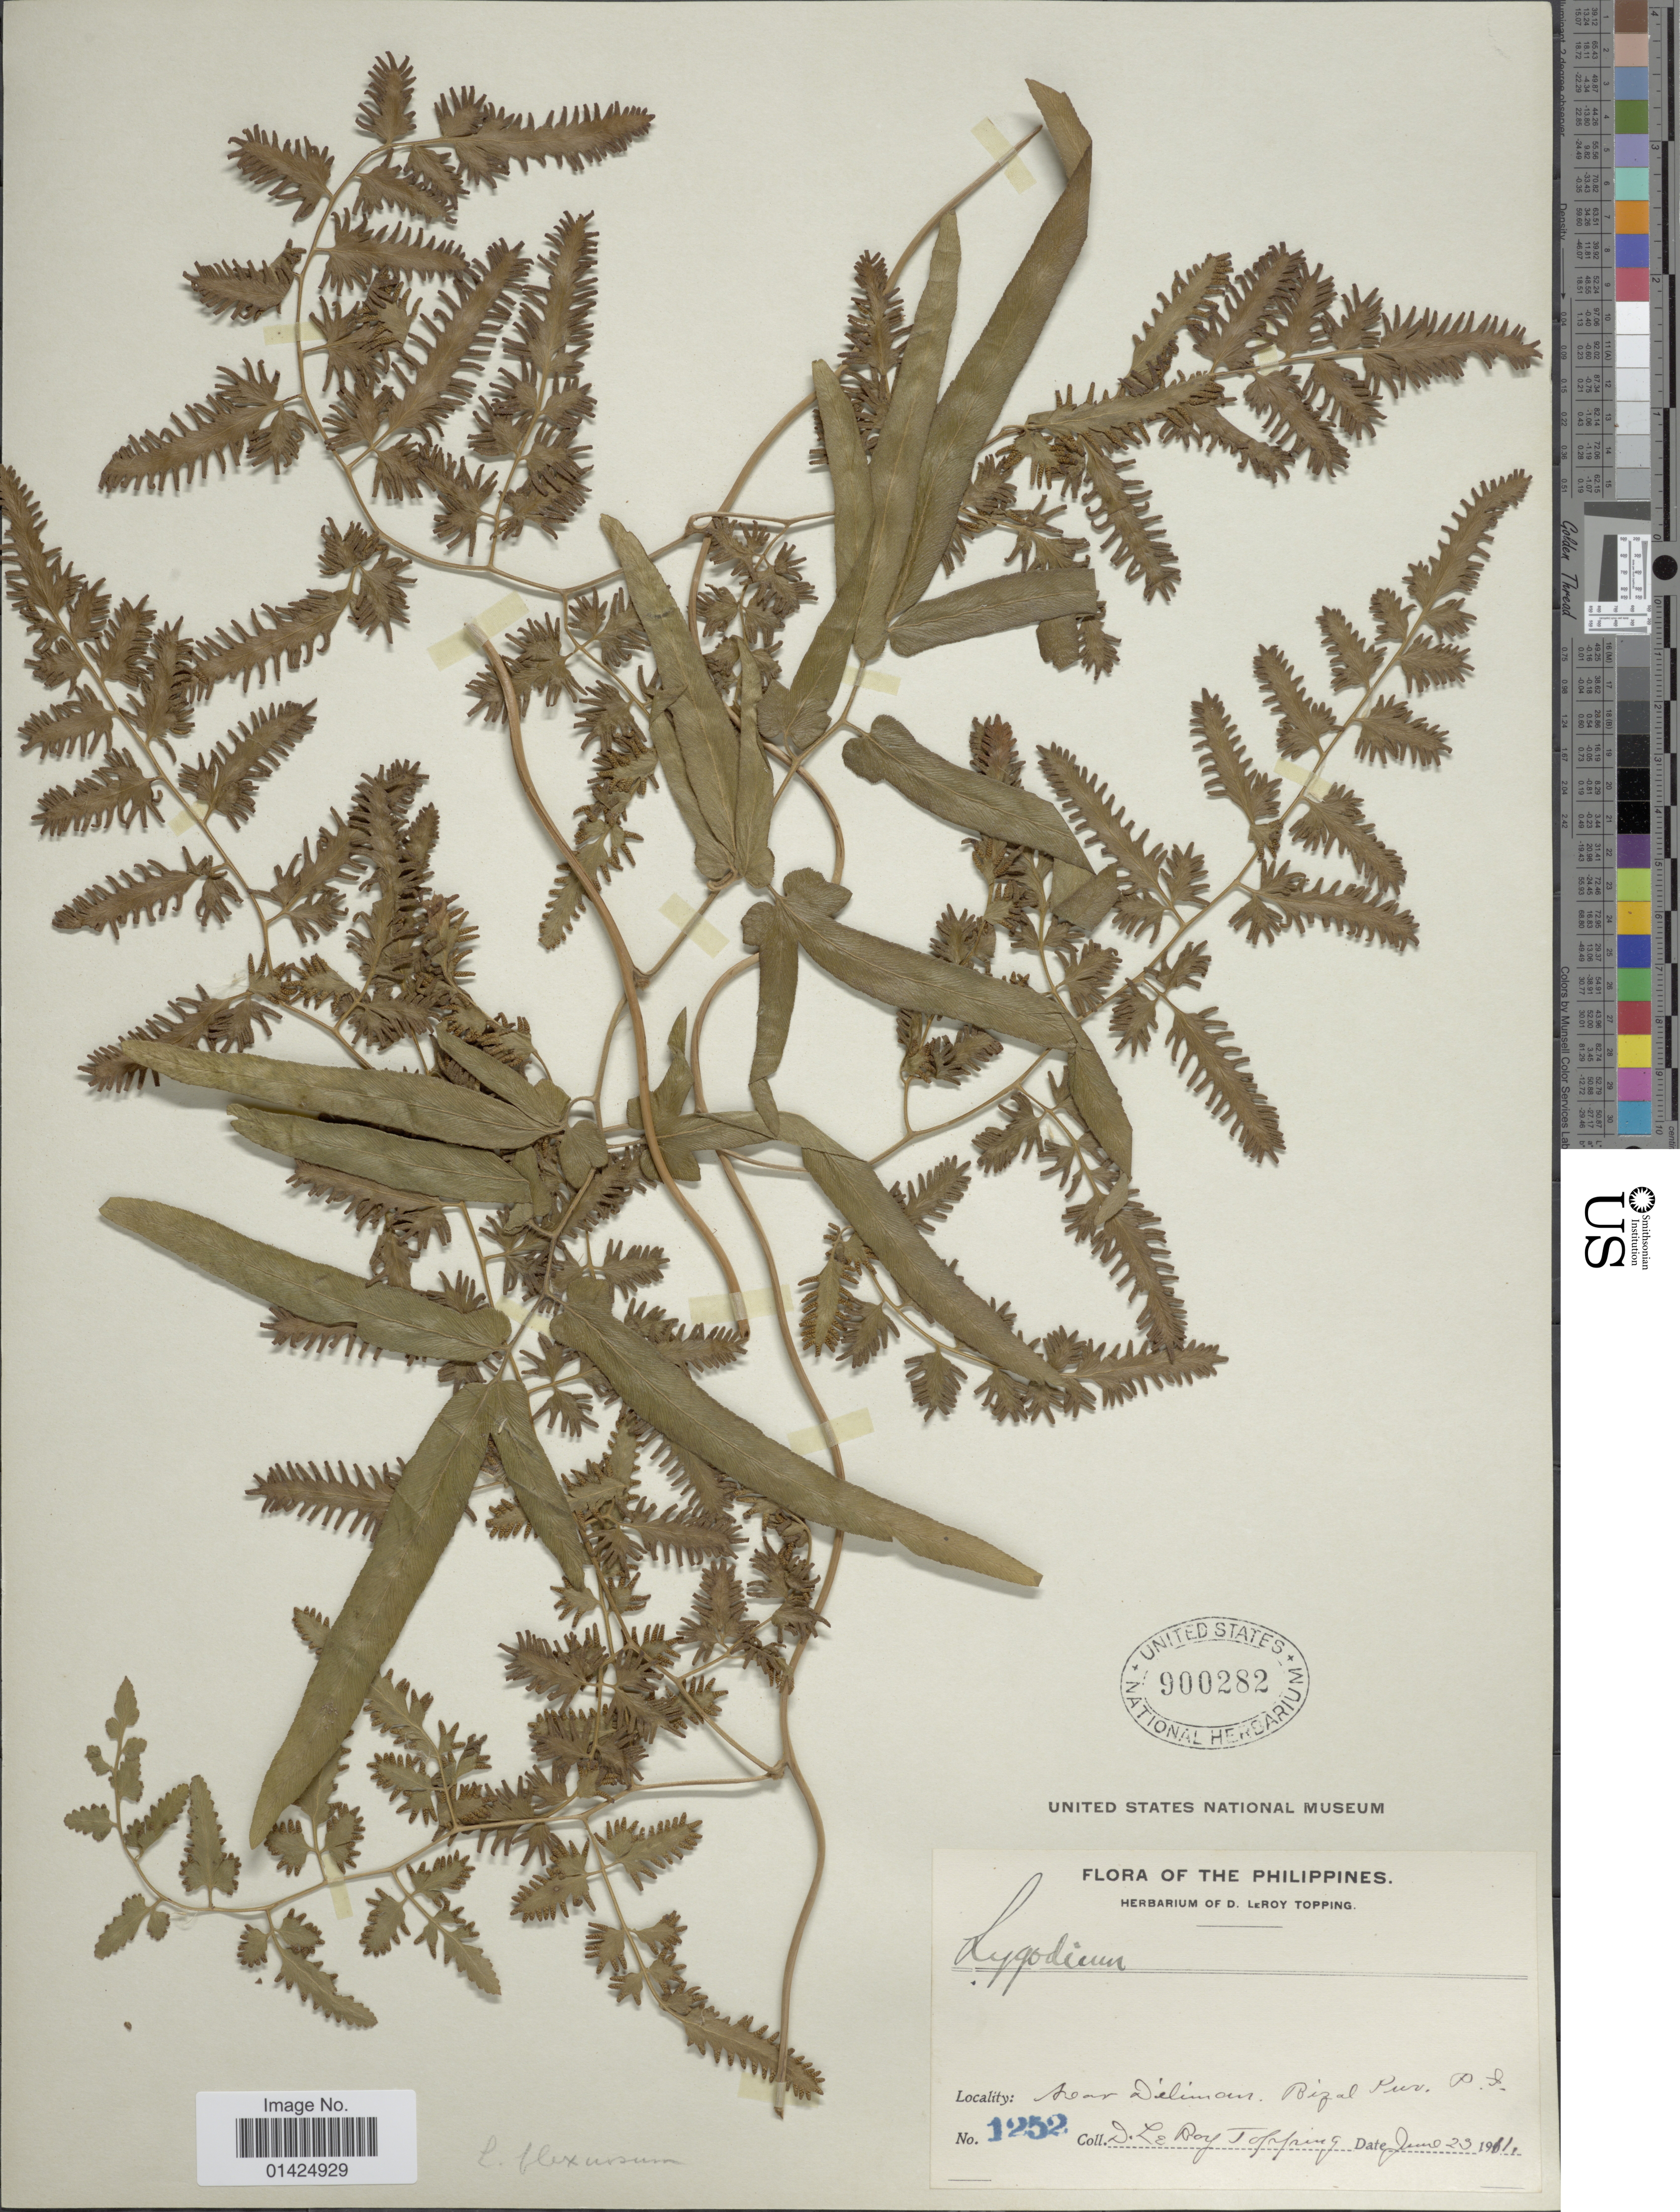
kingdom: Plantae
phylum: Tracheophyta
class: Polypodiopsida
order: Schizaeales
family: Lygodiaceae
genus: Lygodium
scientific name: Lygodium flexuosum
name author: Sw.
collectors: D. L. Topping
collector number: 1252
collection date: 1911-06-23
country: Philippines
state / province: Calabarzon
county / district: Rizal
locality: Near Diliman. Rizal Prov. P.I.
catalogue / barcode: US 900282